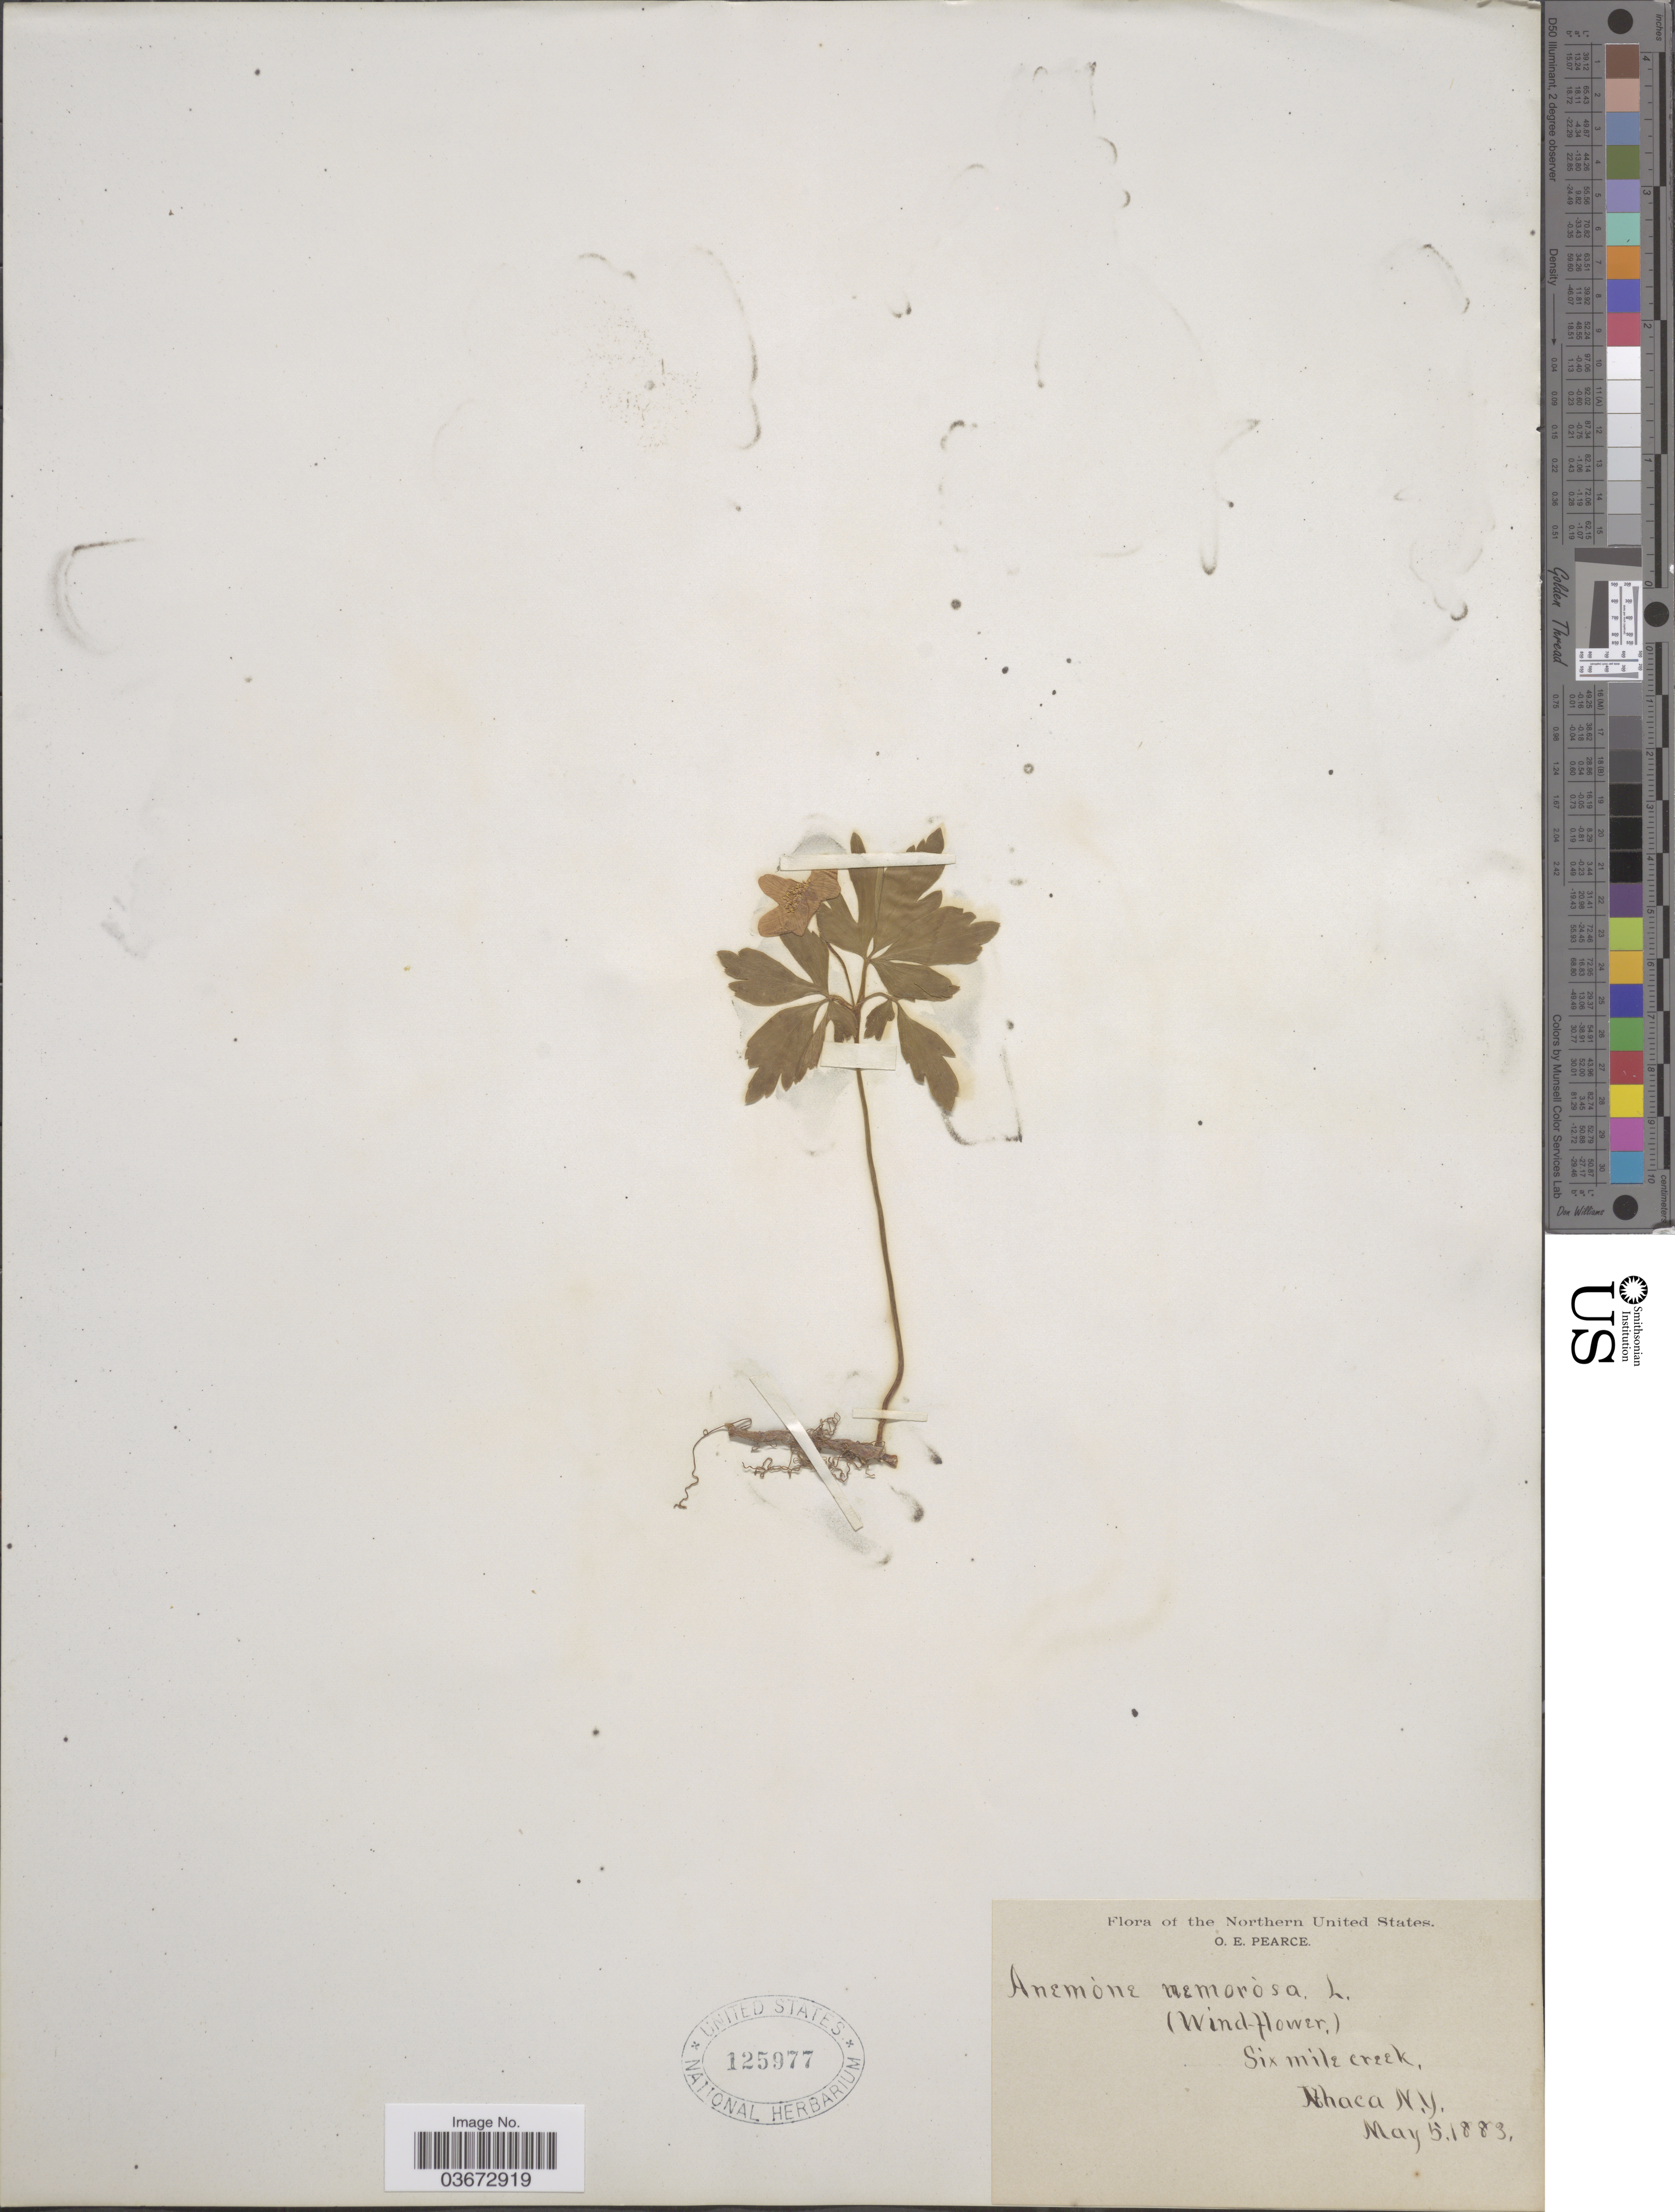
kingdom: Plantae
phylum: Tracheophyta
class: Magnoliopsida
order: Ranunculales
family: Ranunculaceae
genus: Anemone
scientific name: Anemone quinquefolia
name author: L.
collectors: O. E. Pearce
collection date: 1883-05-05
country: United States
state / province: New York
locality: Northern United States. Six mile creek, Ithaca.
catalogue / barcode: US 125977